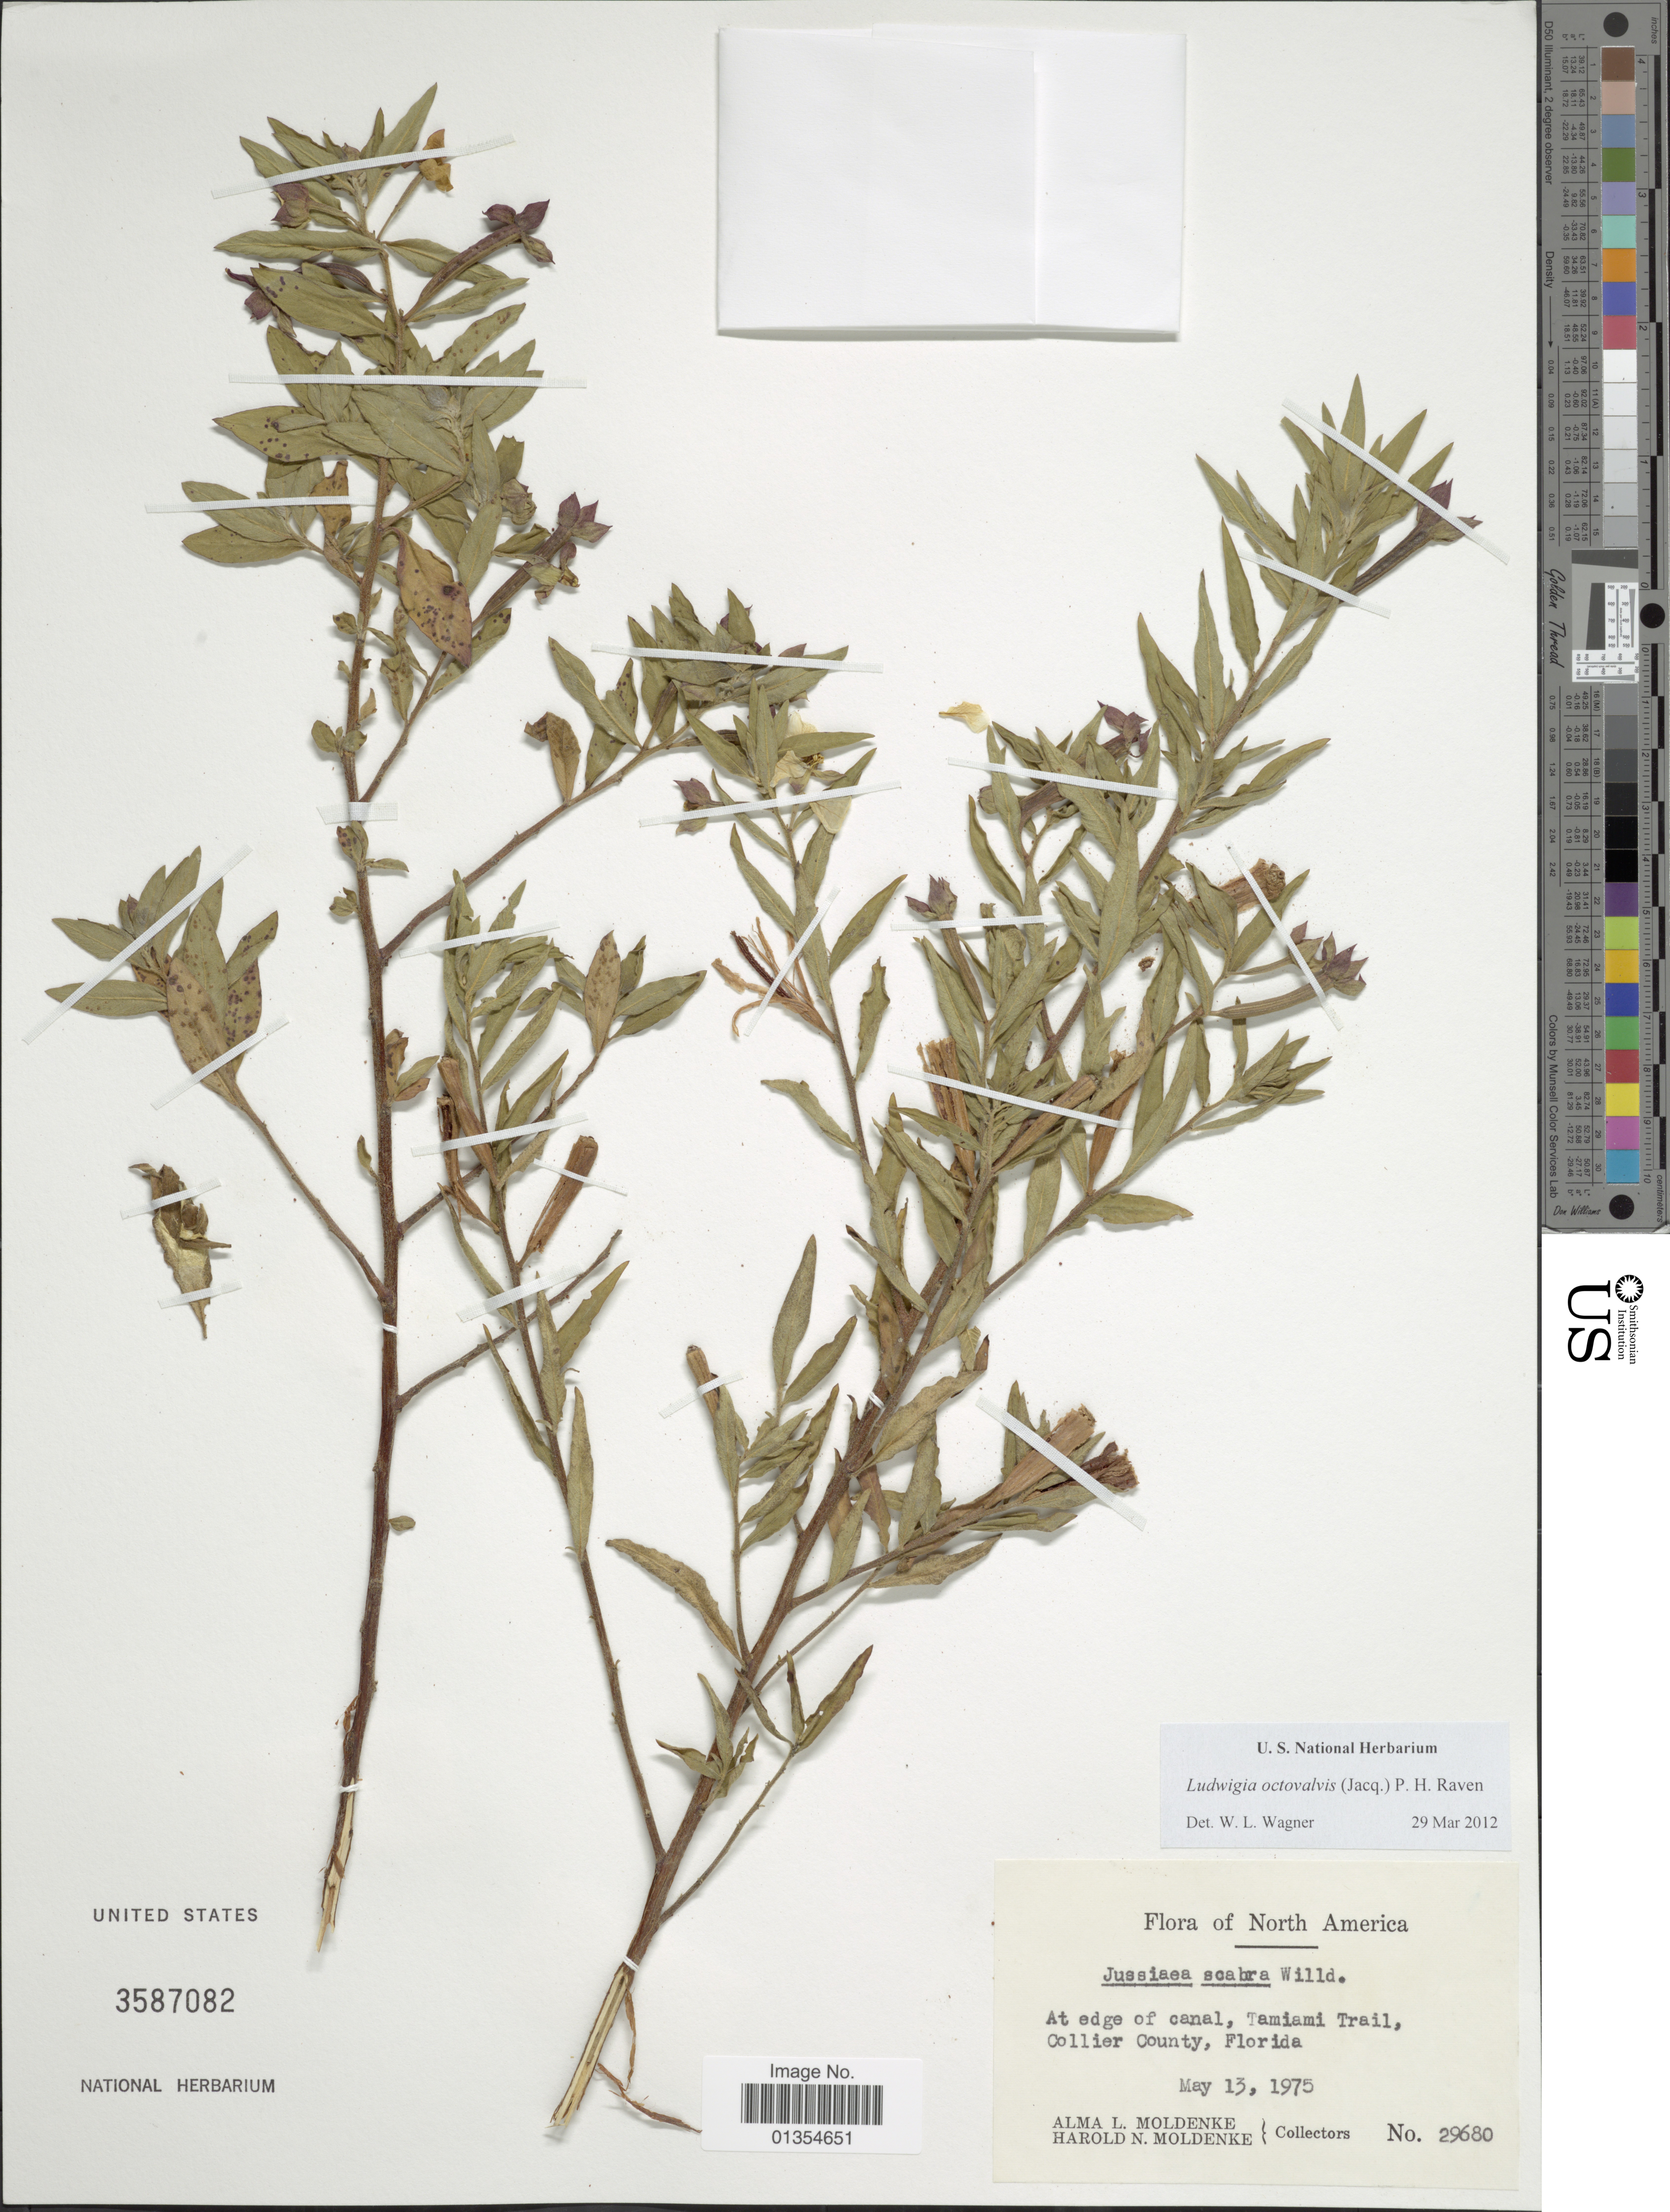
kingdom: Plantae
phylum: Tracheophyta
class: Magnoliopsida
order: Myrtales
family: Onagraceae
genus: Ludwigia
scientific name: Ludwigia octovalvis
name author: (Jacq.) P.H. Raven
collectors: A. L. Moldenke & H. N. Moldenke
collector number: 29680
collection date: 1975-05-13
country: United States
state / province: Florida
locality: North America, Tamiami Trail, Collier County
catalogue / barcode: US 3587082